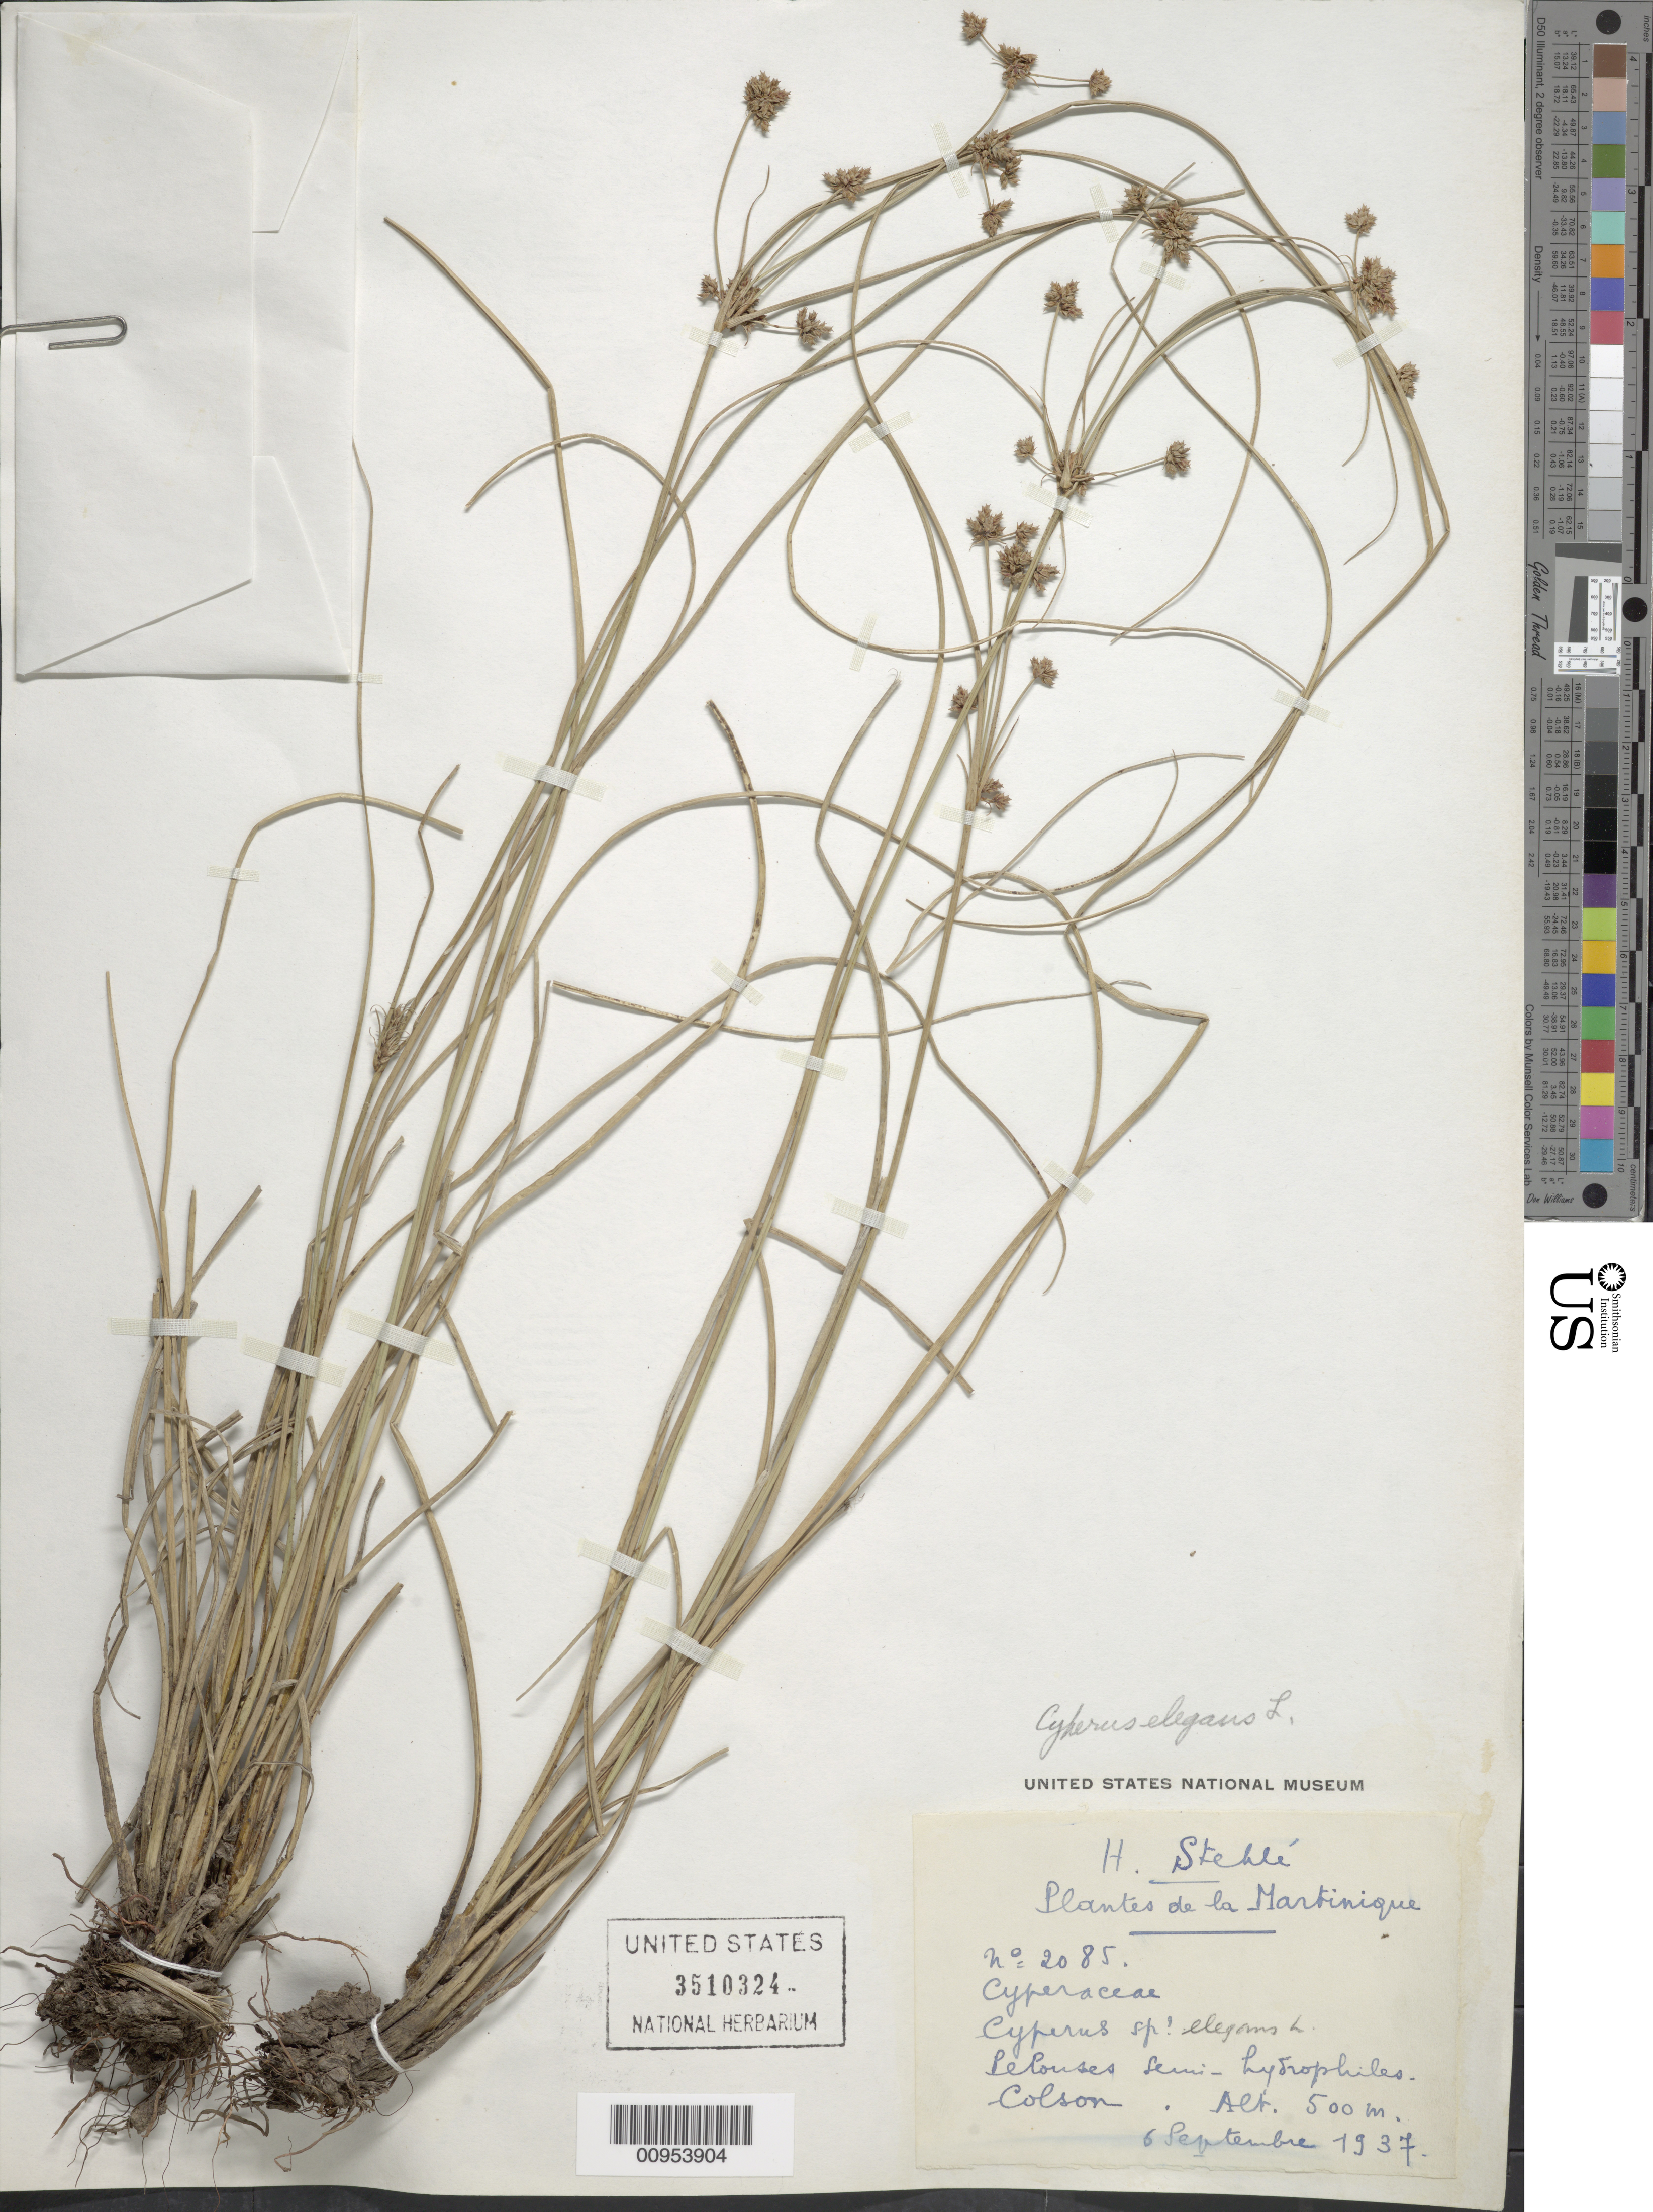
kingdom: Plantae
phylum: Tracheophyta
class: Liliopsida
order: Poales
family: Cyperaceae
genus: Cyperus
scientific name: Cyperus elegans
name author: L.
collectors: H. Stehlé & M. Stehlé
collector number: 2085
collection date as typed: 06 Sep 1937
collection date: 1937-09-06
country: Martinique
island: Martinique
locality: Colson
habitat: Pelouses semi-hydrophiles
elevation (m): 500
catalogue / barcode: US 3510324